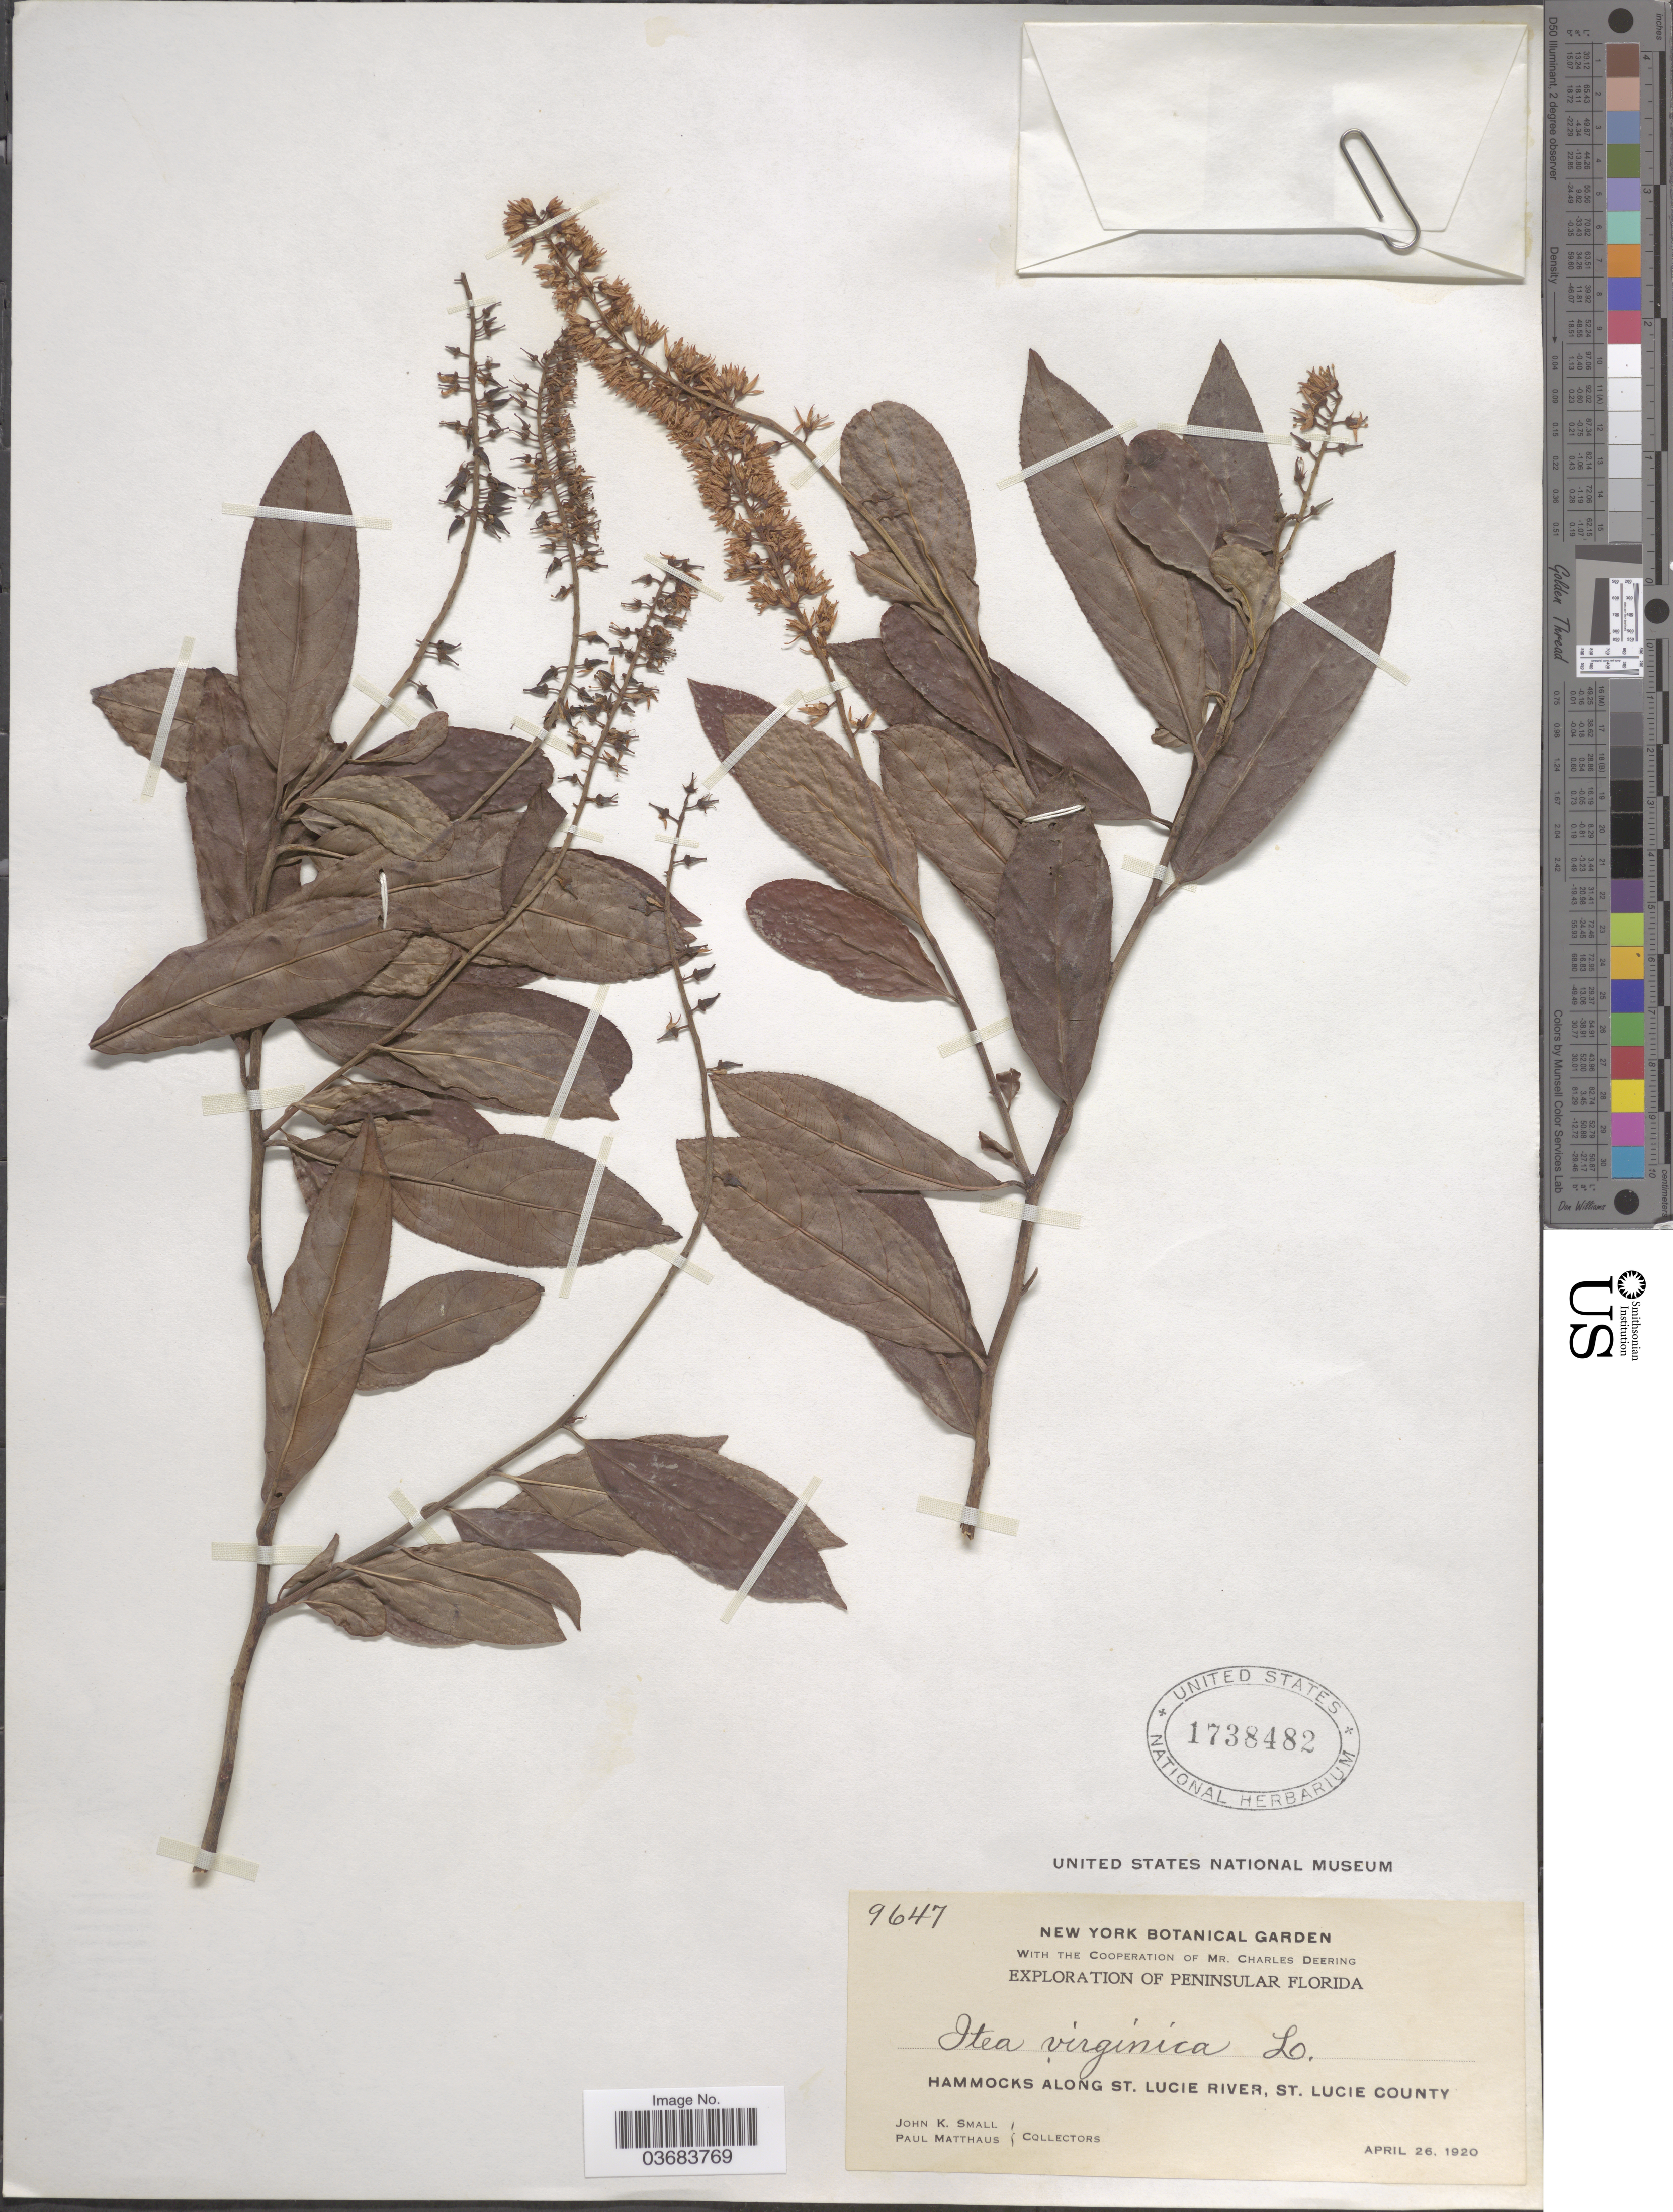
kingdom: Plantae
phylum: Tracheophyta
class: Magnoliopsida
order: Saxifragales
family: Iteaceae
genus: Itea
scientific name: Itea virginica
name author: L.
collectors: J. K. Small & P. Matthaus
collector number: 9647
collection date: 1920-04-26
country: United States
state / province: Florida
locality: Exploration Of Peninsular Florida. Hammocks Along St. Lucie River, St. Lucie County.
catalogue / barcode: US 1738482